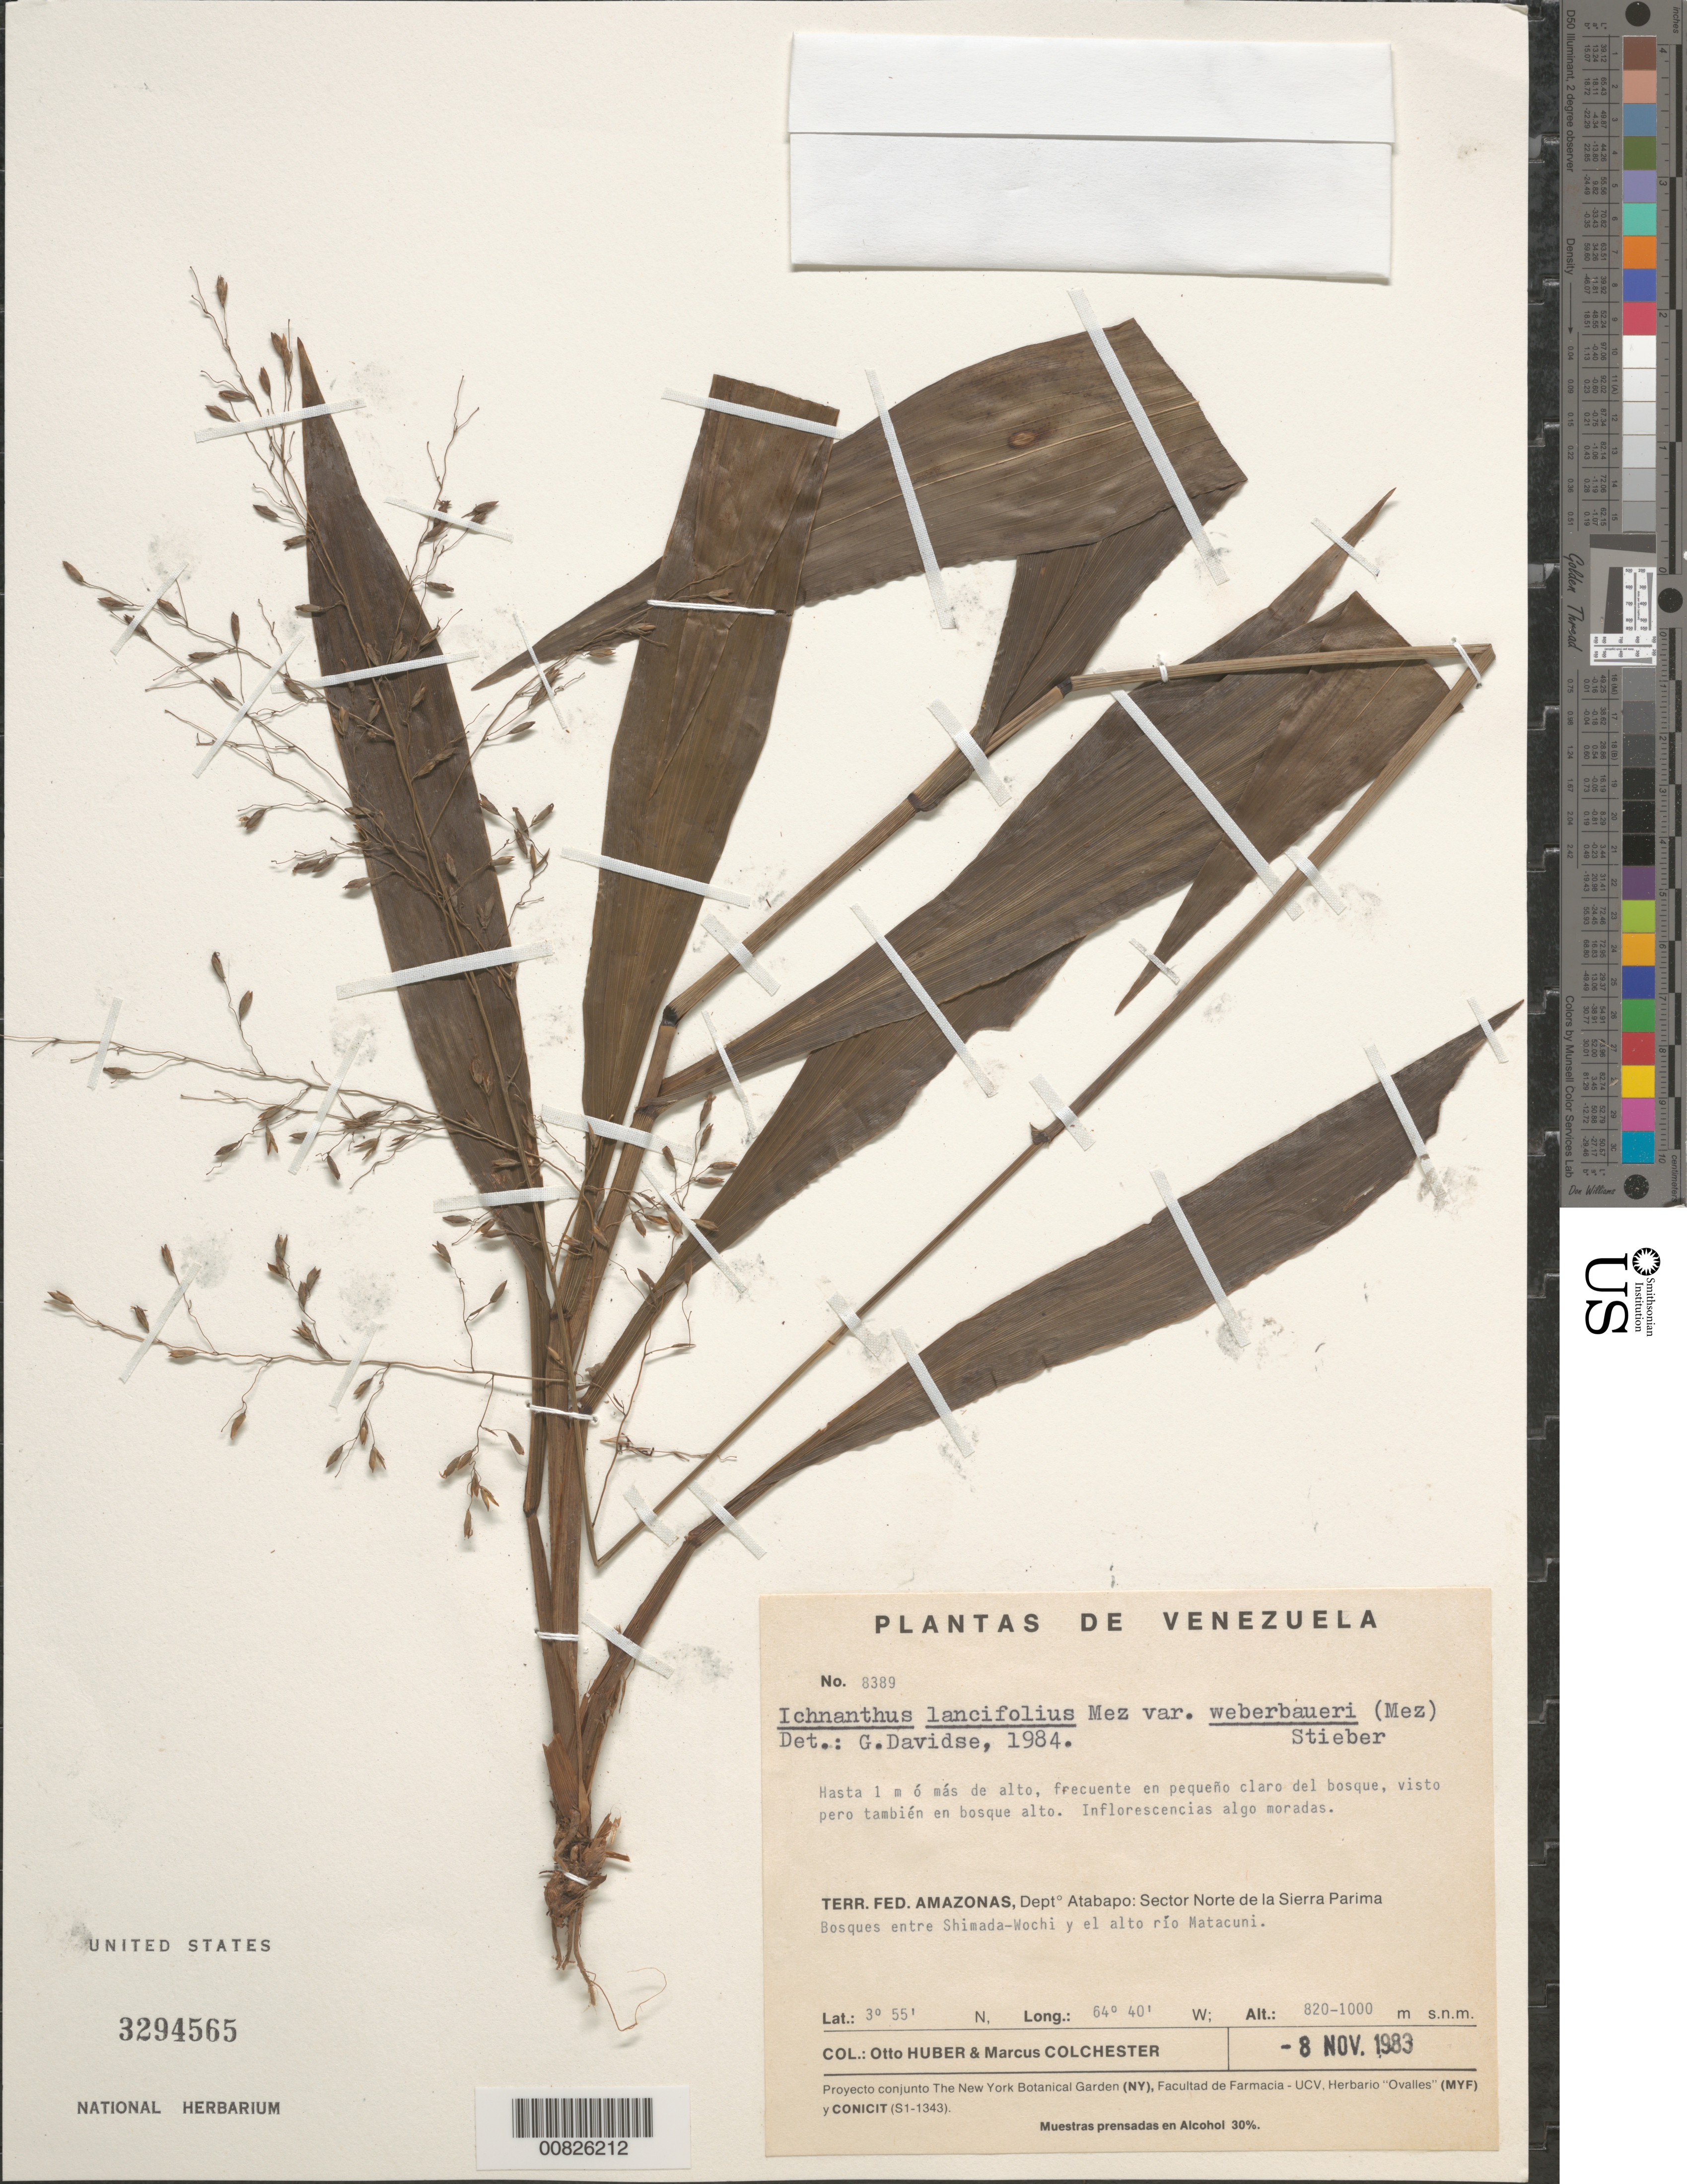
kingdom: Plantae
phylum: Tracheophyta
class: Liliopsida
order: Poales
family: Poaceae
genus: Ichnanthus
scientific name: Ichnanthus lancifolius var. weberbaueri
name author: (Mez) Stieber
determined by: Davidse, Gerrit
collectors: O. Huber & M. Colchester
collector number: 8389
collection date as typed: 8-Nov-83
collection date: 1983-11-08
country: Venezuela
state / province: Amazonas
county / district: Atabapo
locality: Sierra Parima, Sector Norte, entre Shimada-wochi y el alto río Matacuni; en pequeno claro del bosque, visto pero tambien en bosque alto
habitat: Forest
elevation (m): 820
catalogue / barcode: US 3294565